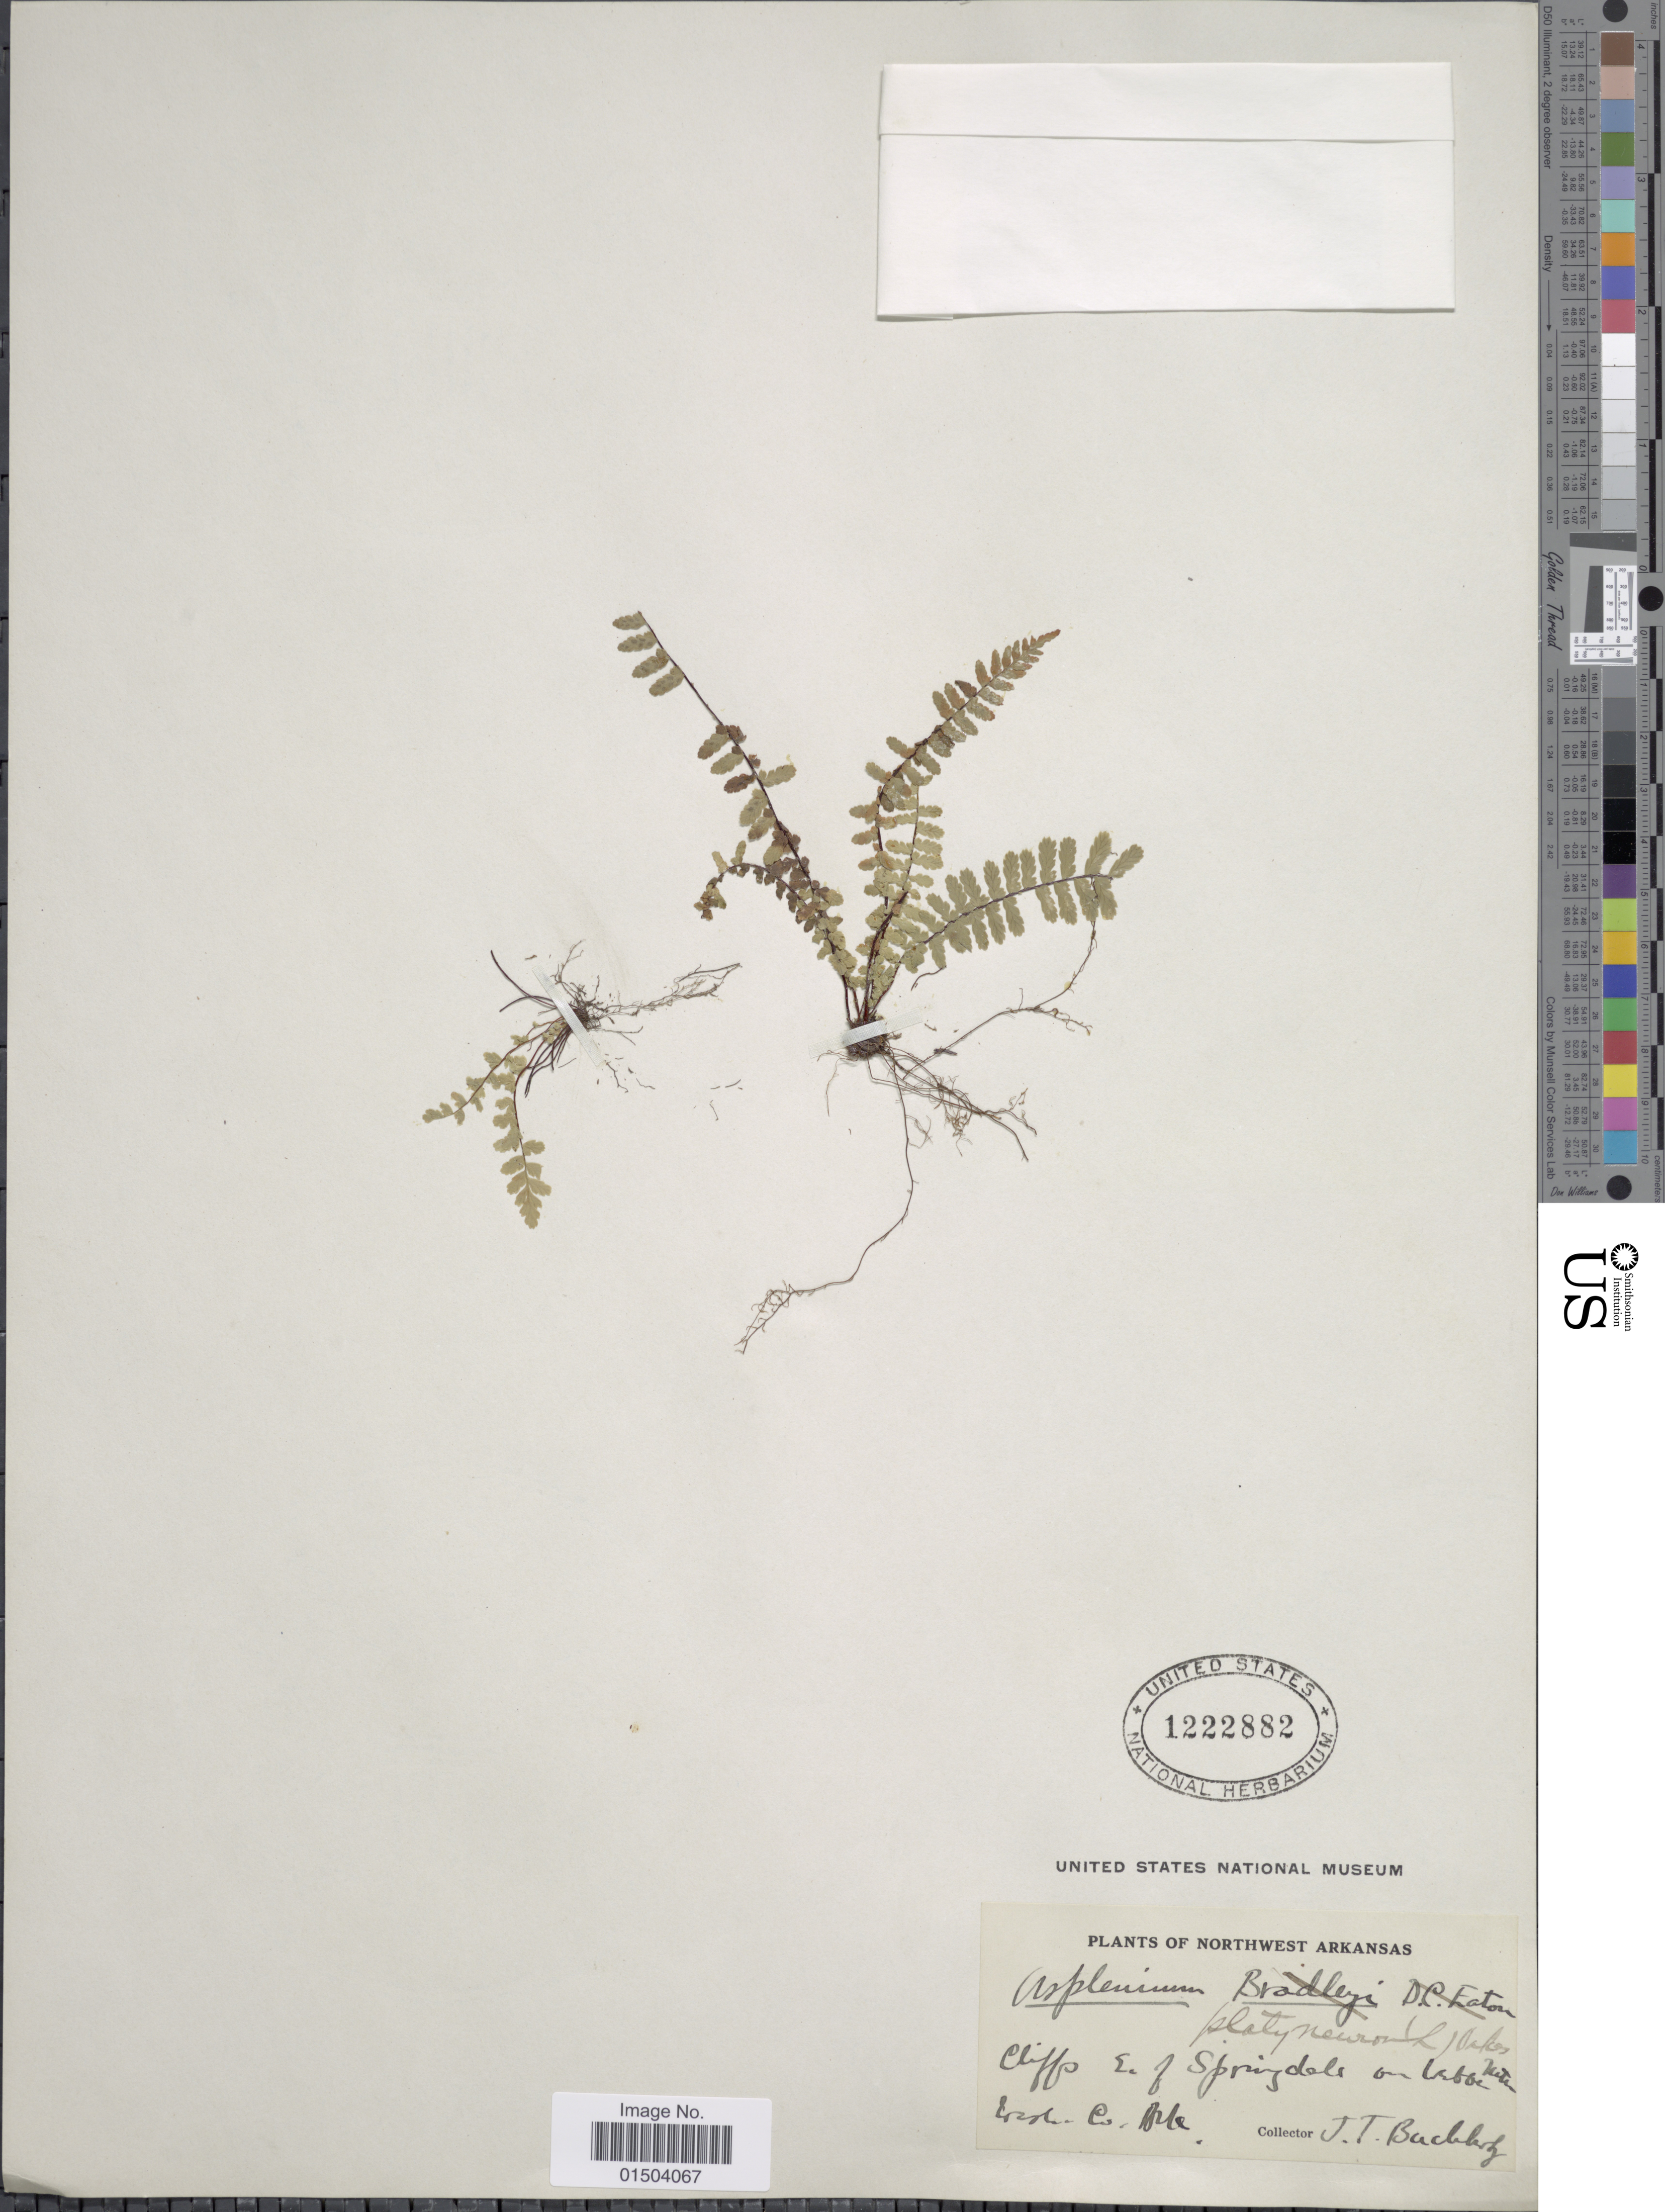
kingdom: Plantae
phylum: Tracheophyta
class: Polypodiopsida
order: Polypodiales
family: Aspleniaceae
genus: Asplenium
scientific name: Asplenium platyneuron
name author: (L.) Britton, Stearns & Poggenb.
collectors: J. T. Buchholz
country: United States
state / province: Arkansas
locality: Northwest Arkansas. Cliffs E. of Springdale on [illegible text].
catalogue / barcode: US 1222882